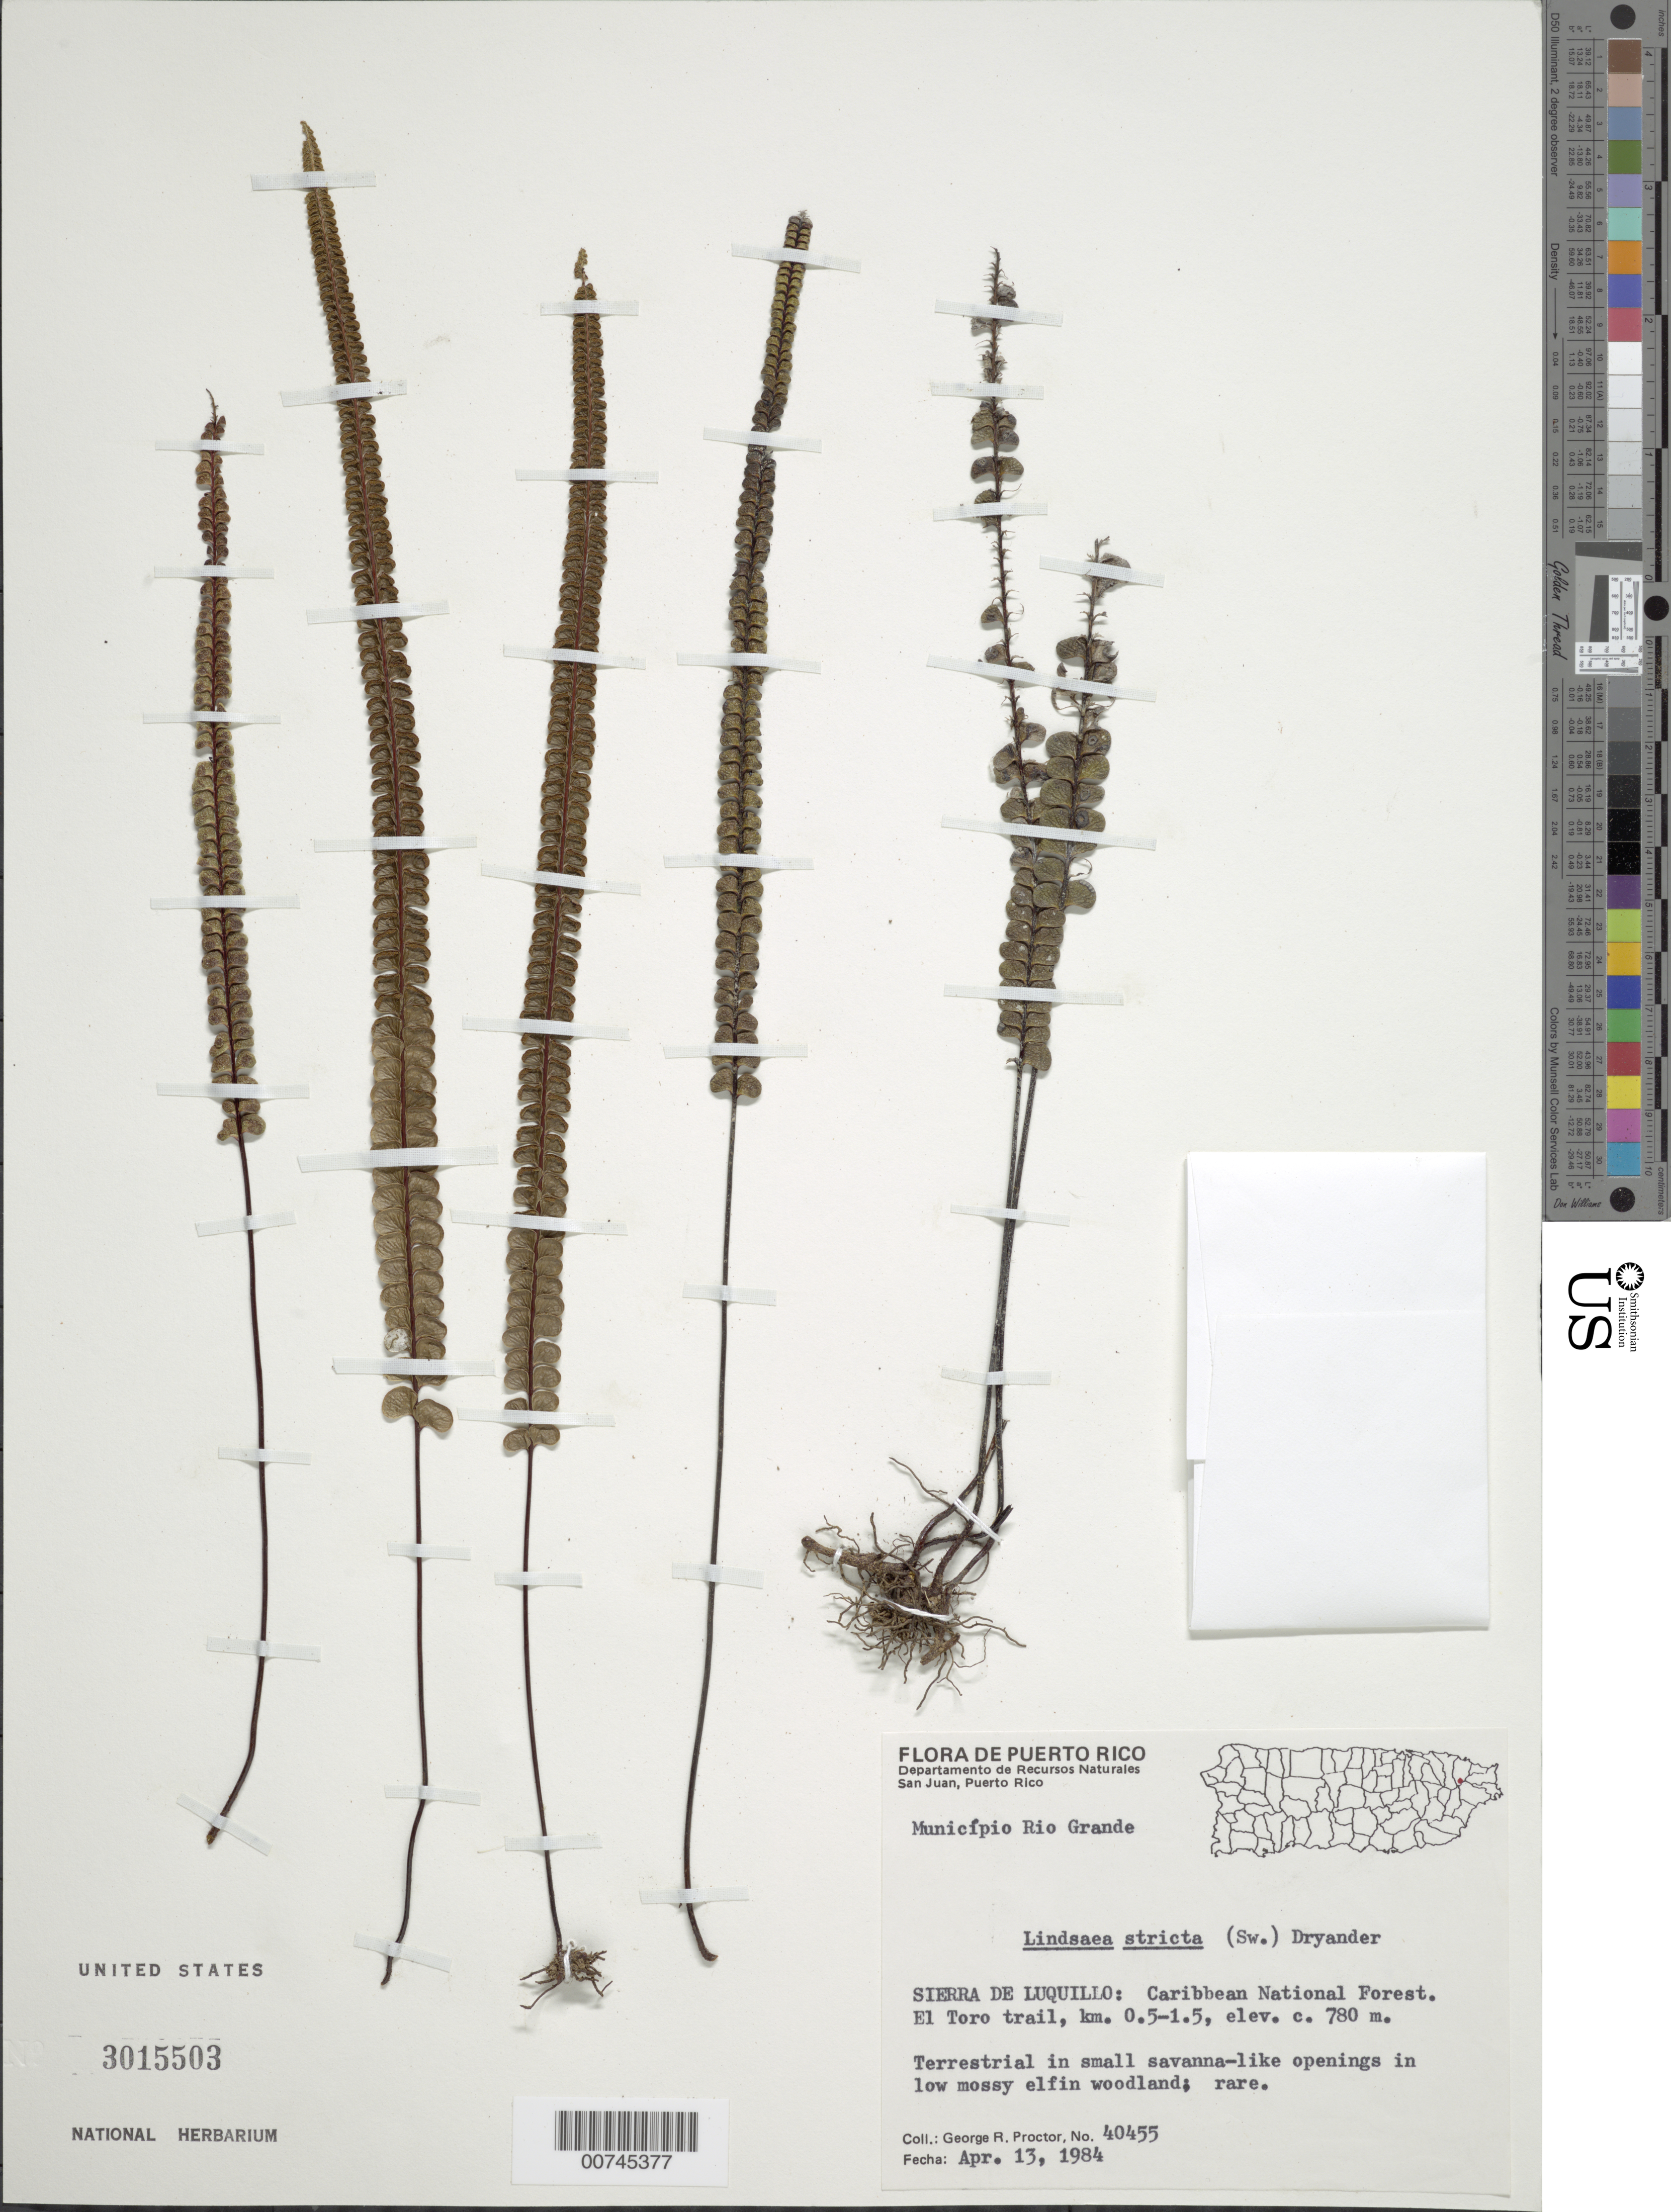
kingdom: Plantae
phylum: Tracheophyta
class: Polypodiopsida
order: Polypodiales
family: Lindsaeaceae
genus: Lindsaea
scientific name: Lindsaea stricta var. stricta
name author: (Sw.) Dryand.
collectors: G. R. Proctor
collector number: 40455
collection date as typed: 13 Apr 1984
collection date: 1984-04-13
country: Puerto Rico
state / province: Río Grande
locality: Sierra de Luquillo: Caribbean National Forest. El Toro Trail, km 0.5-1.5, Municipio de Río Grande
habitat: Terrestrial in small savanna-like openings in low mossy elfin woodland; rare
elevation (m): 780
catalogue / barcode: US 3015503